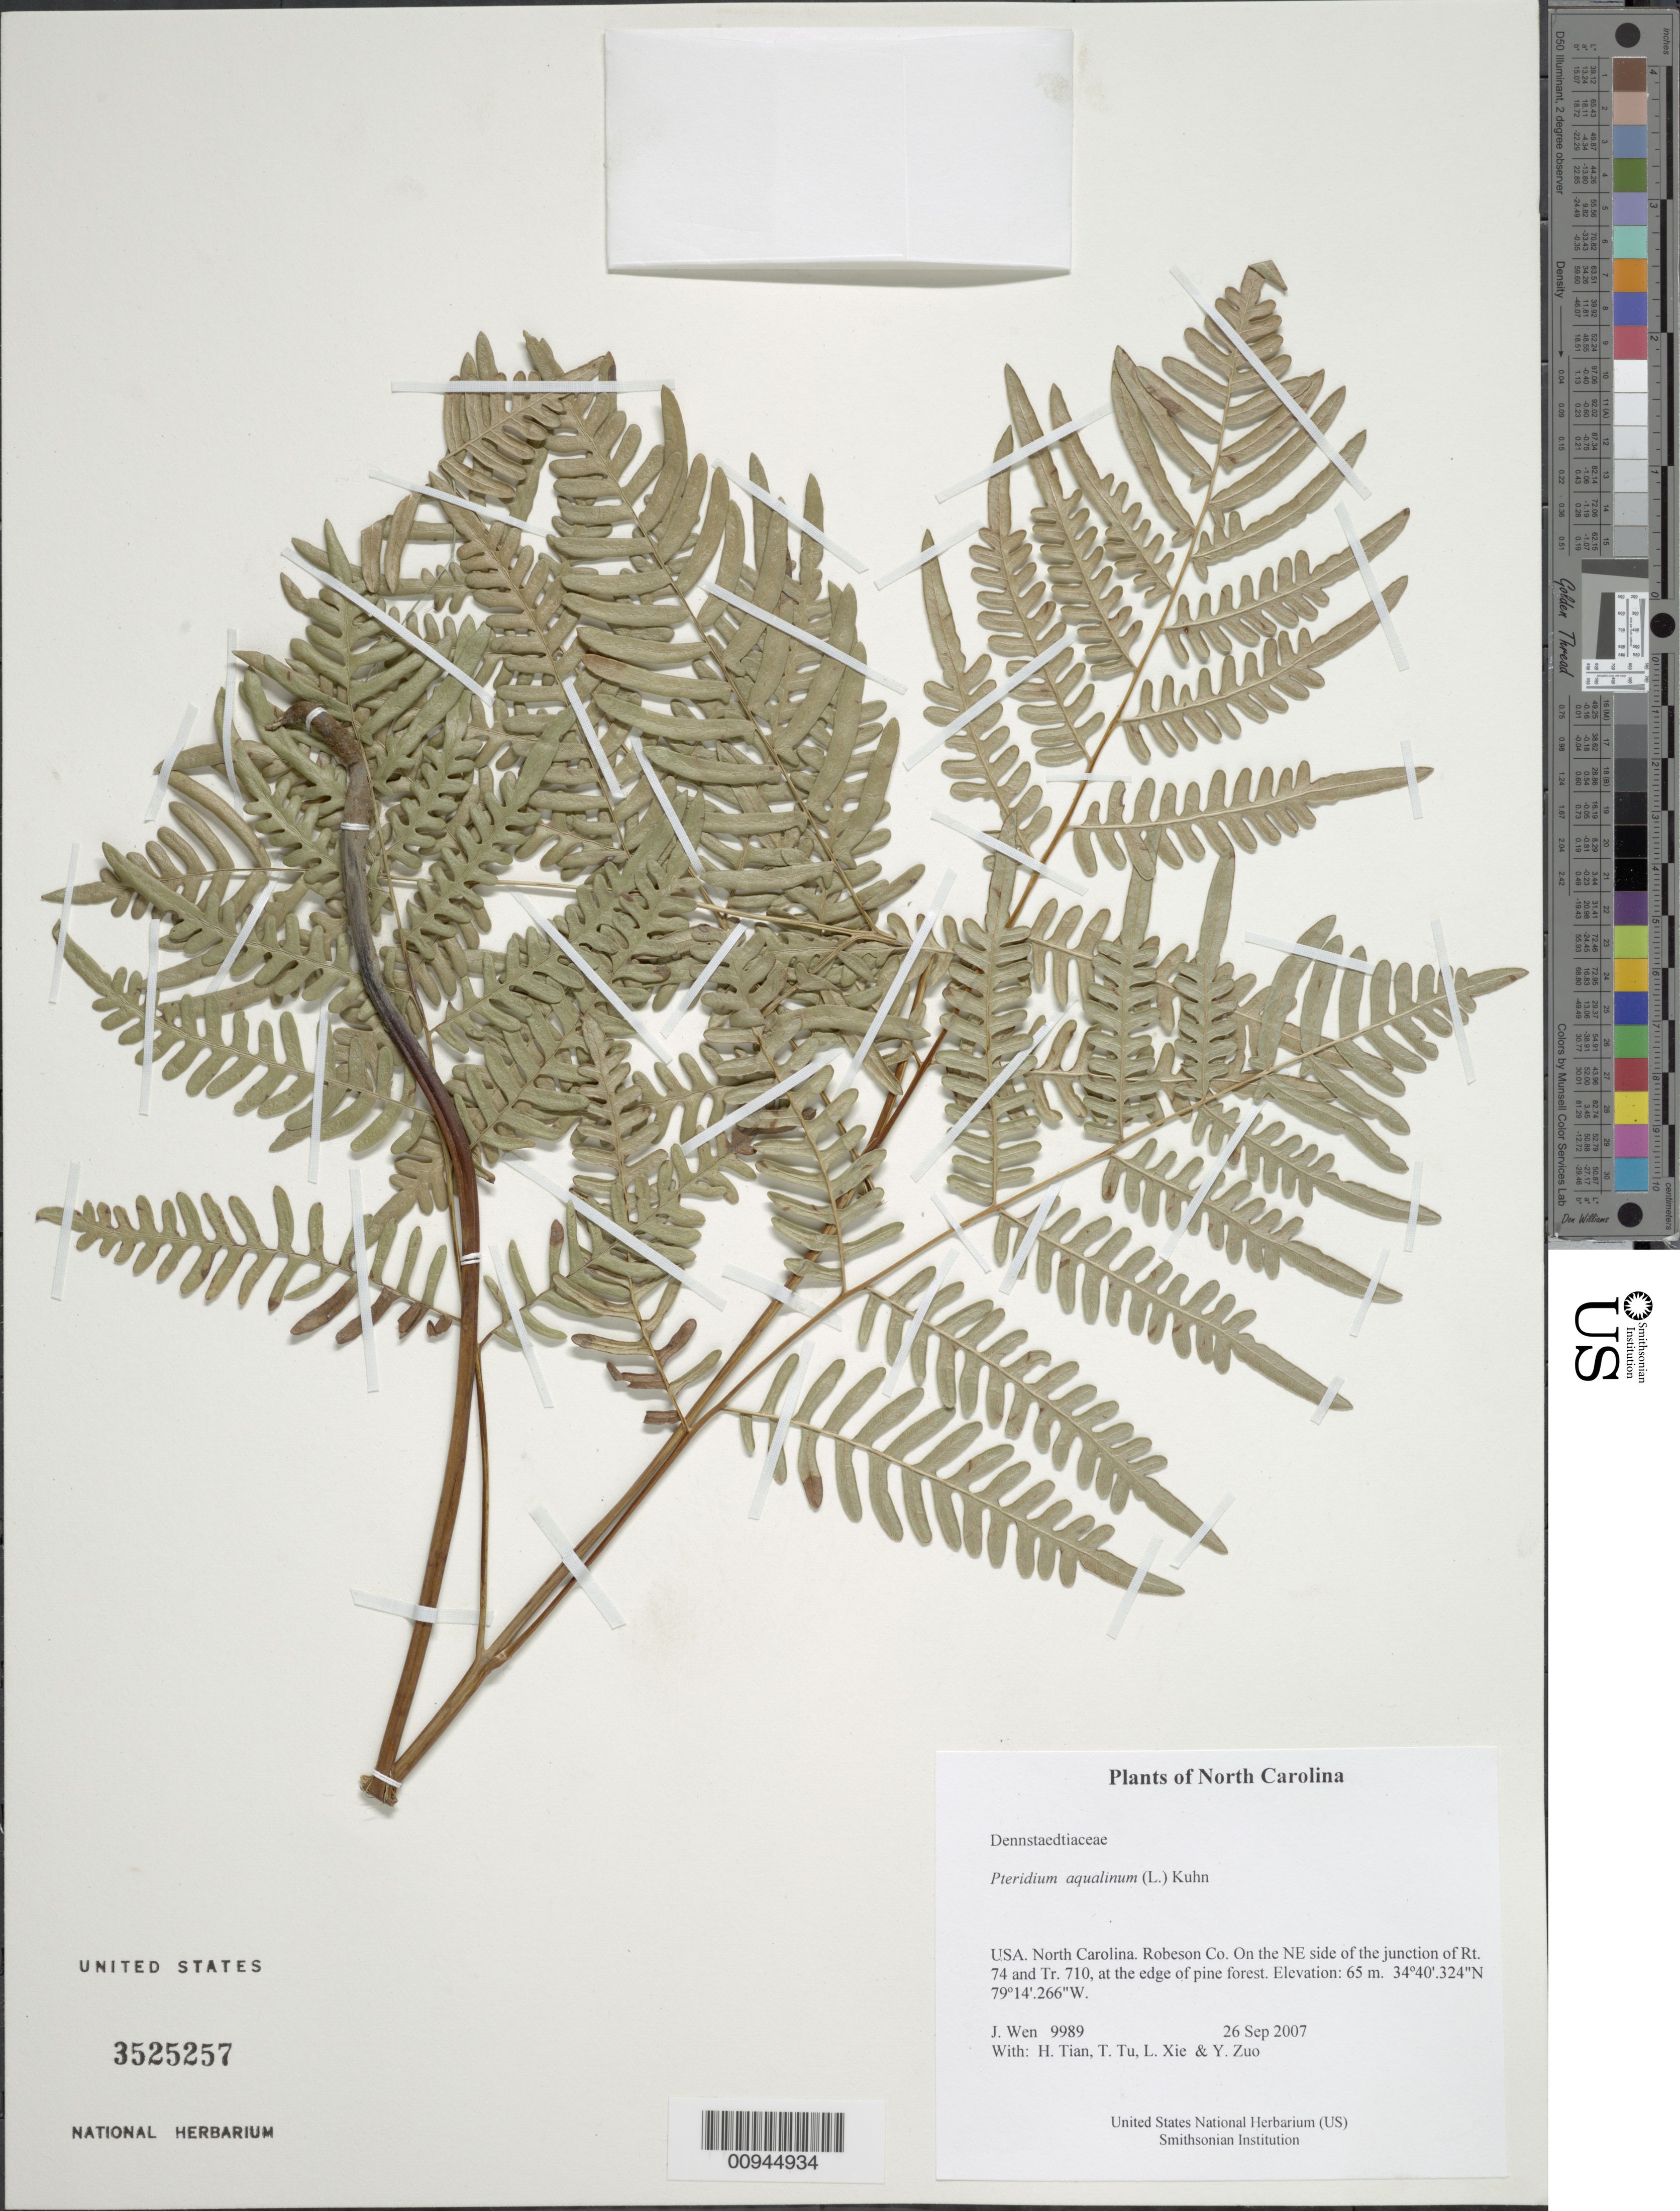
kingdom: Plantae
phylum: Tracheophyta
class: Polypodiopsida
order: Polypodiales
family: Dennstaedtiaceae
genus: Pteridium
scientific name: Pteridium aquilinum var. latiusculum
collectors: J. Wen, H. Tian, T. Tu, L. Xie & Y. Zuo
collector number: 9989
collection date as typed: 26 Sep 2007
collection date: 2007-09-26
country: United States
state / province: North Carolina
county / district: Robeson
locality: On the NE side of the junction of Rt. 74 and Tr. 710, at the edge of pine forest.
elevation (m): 65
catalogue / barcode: US 3525257